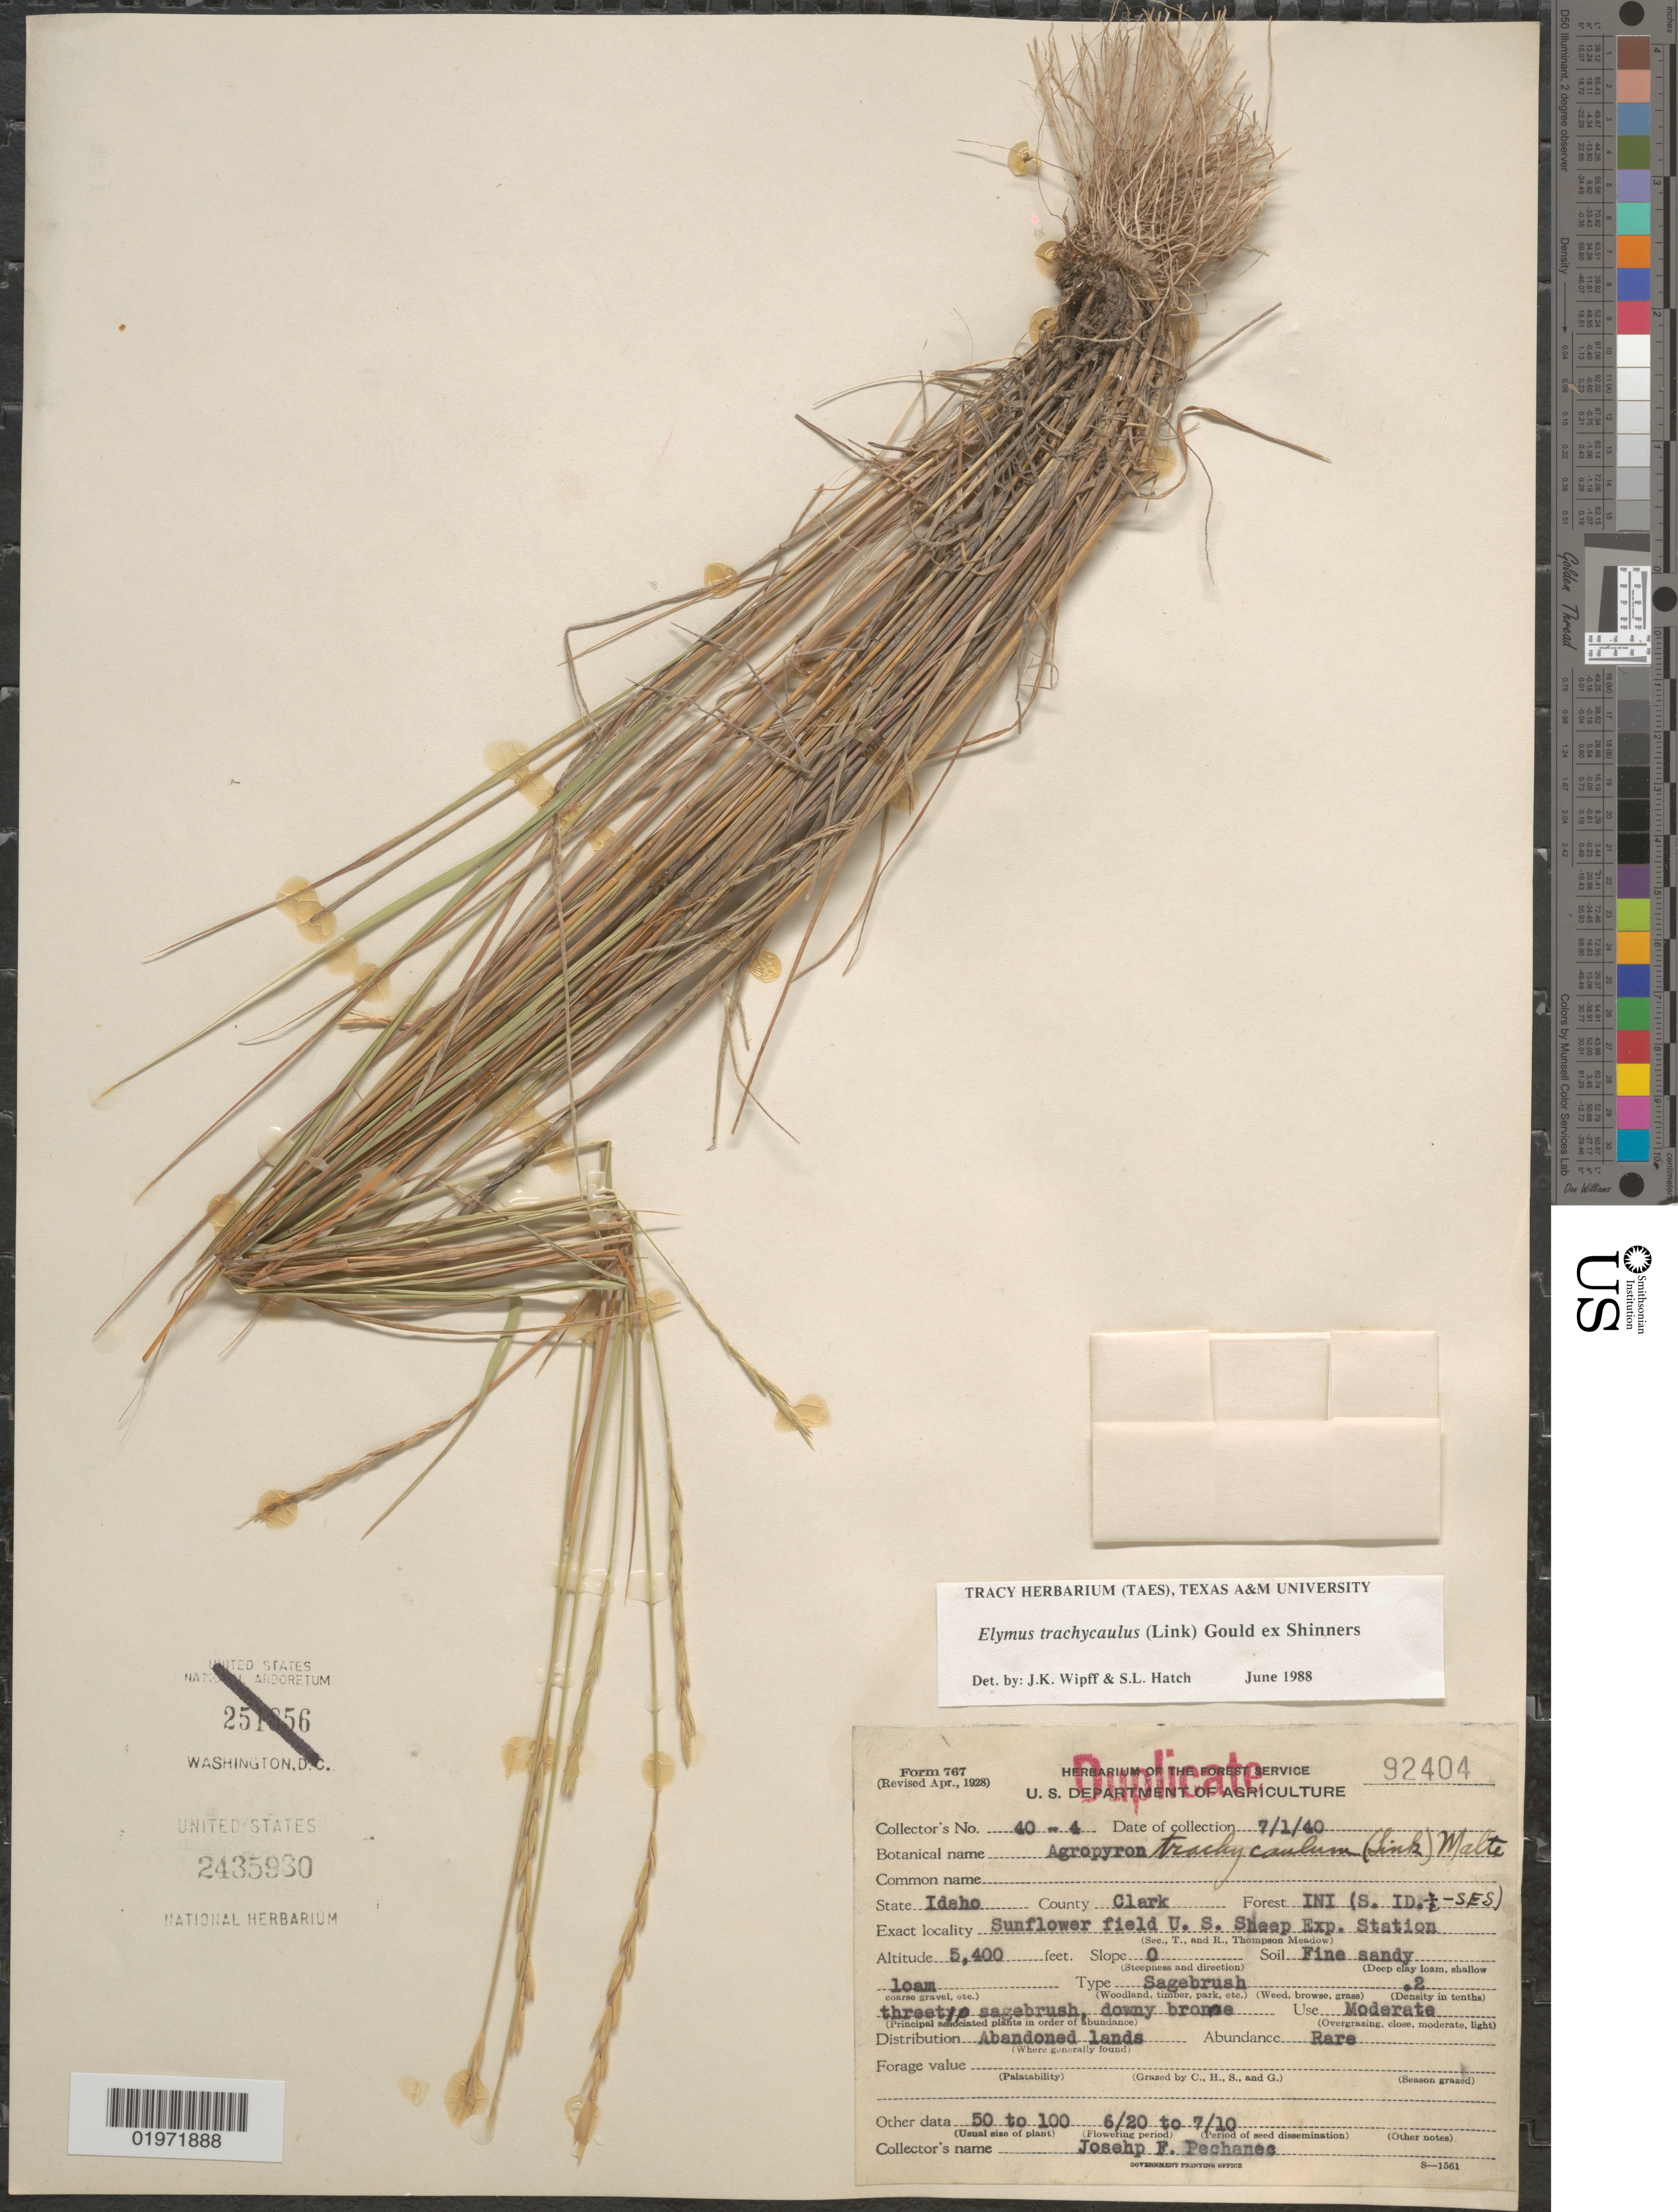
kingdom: Plantae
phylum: Tracheophyta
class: Liliopsida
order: Poales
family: Poaceae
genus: Elymus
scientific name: Elymus trachycaulus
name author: (Link) Gould ex Shinners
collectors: J. Pechanec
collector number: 40-4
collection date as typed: Transcribed d/m/y: 1/7/40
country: United States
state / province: Idaho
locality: County Clark. Forest Ini (S. ID. ½ -SES). Sunflower field U. S. Sheep Exp. Station.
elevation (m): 1646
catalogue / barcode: US 2435930